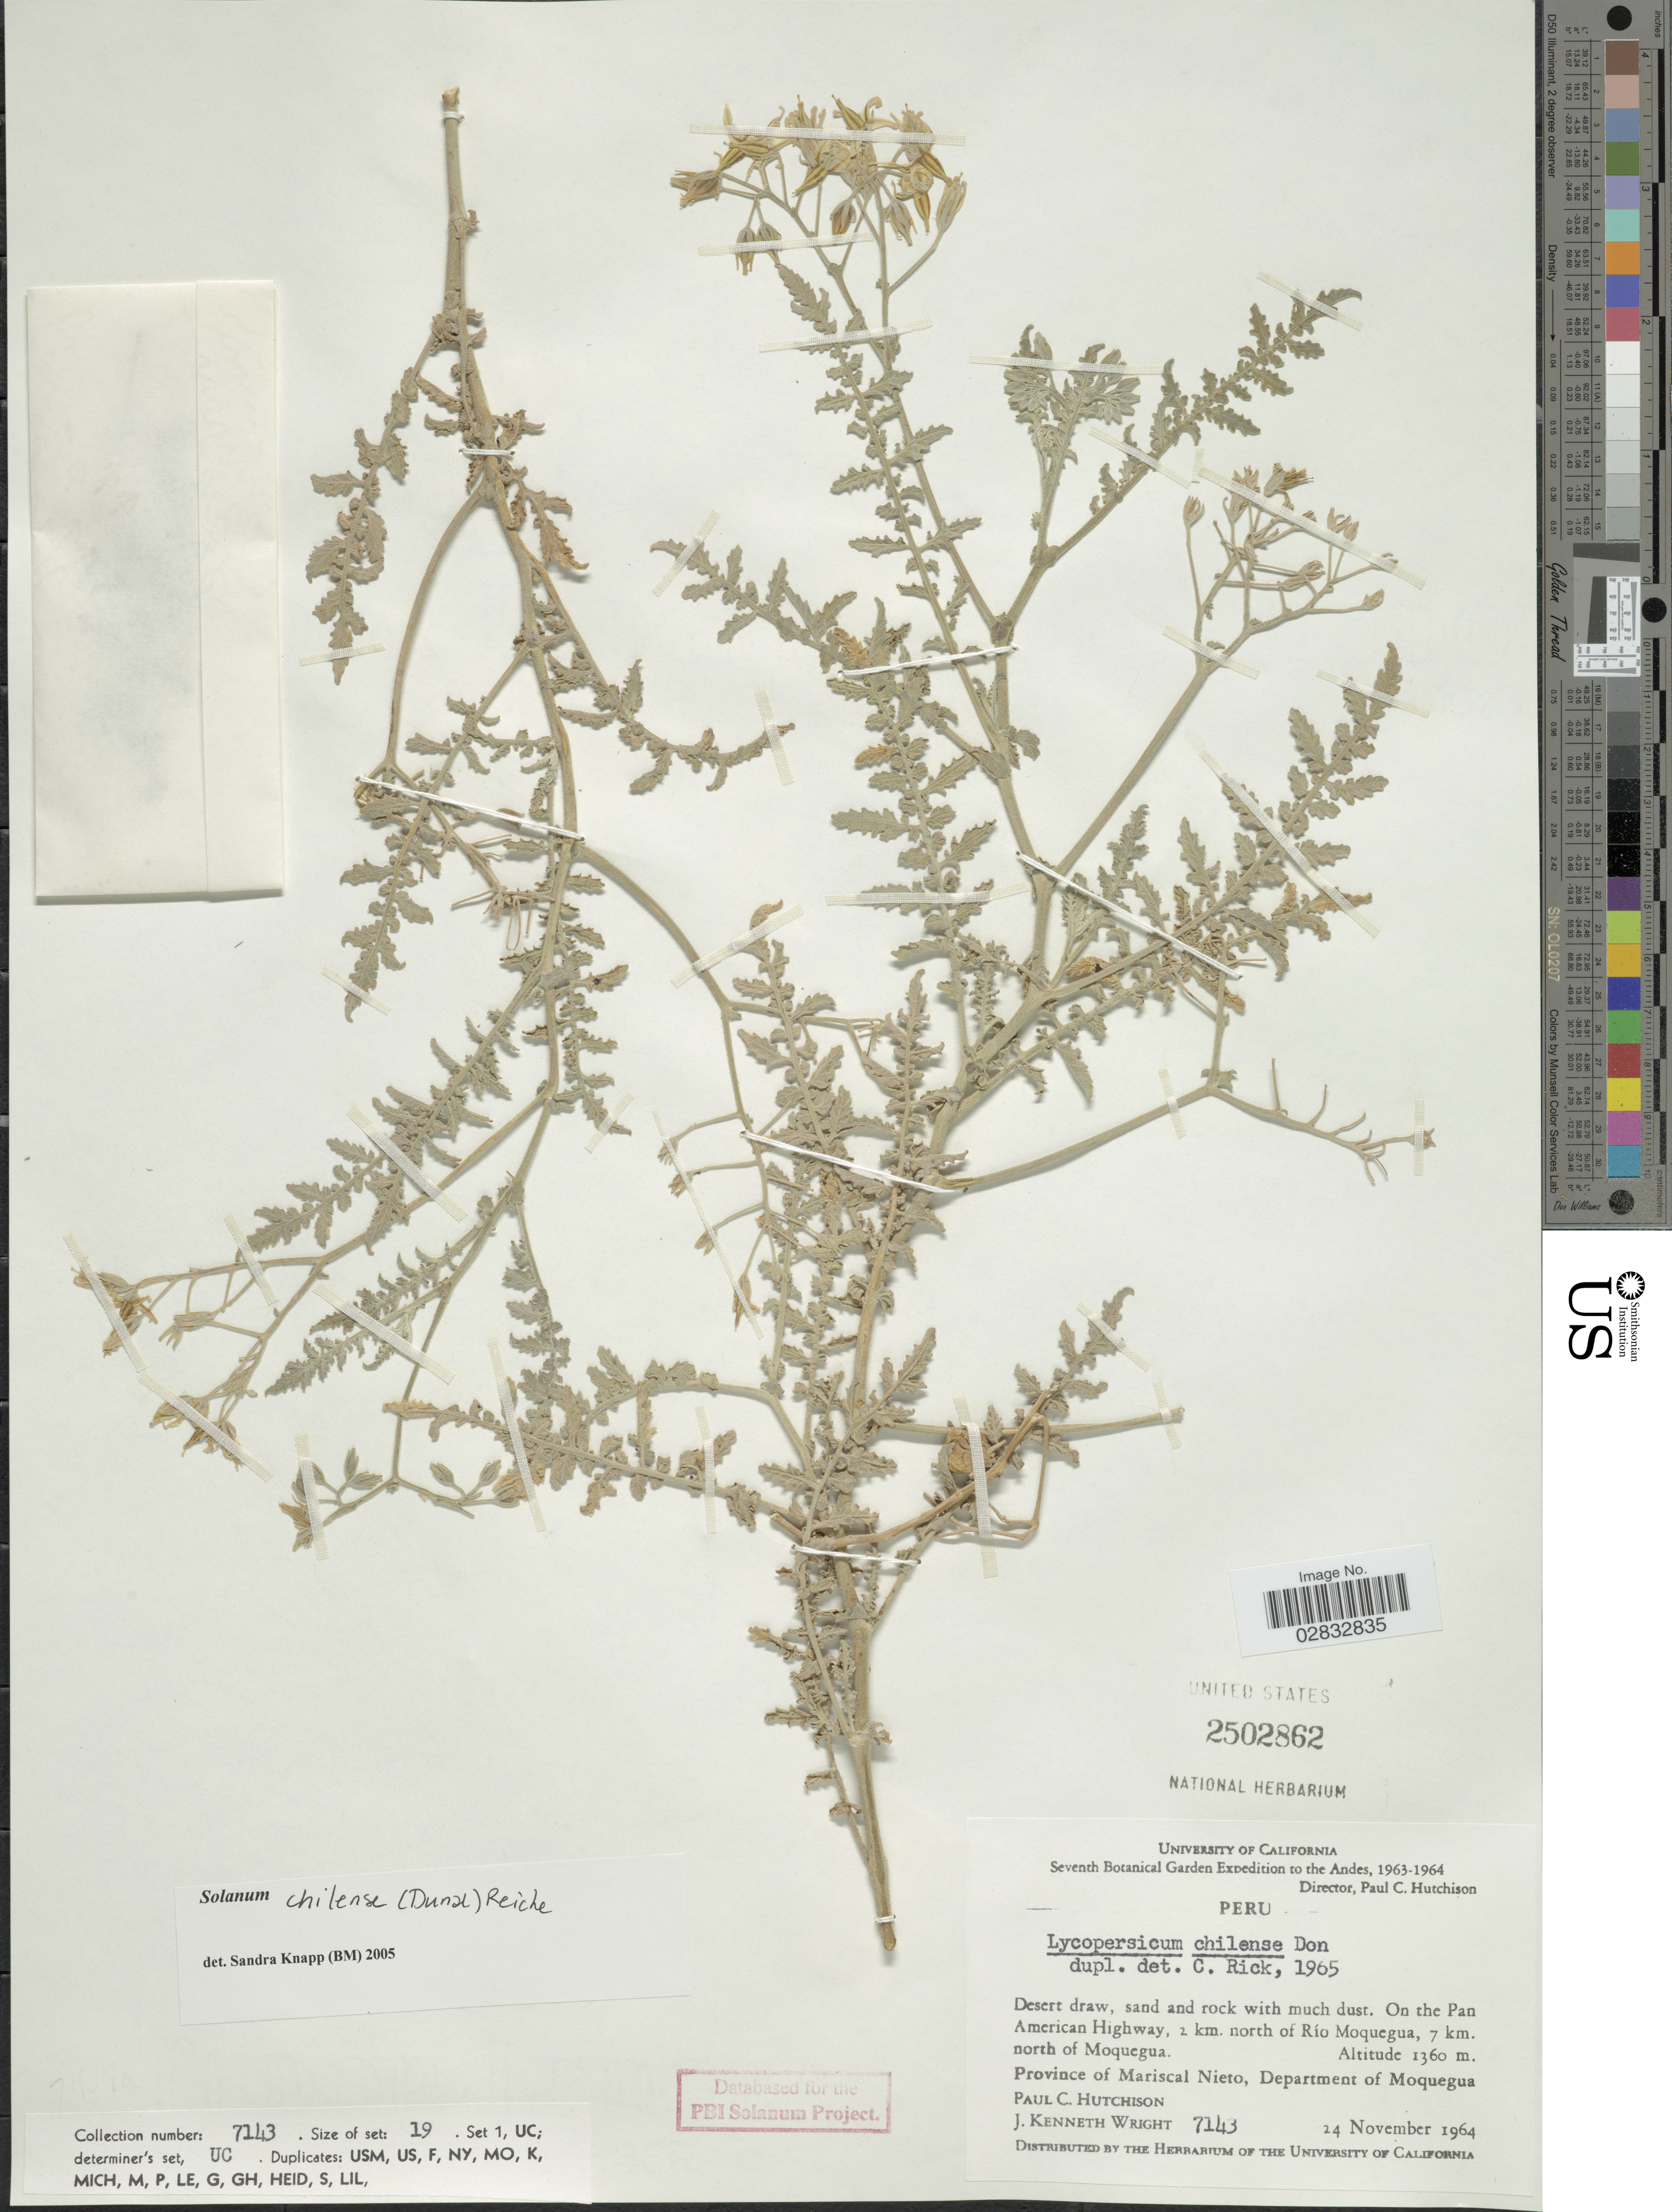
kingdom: Plantae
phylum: Tracheophyta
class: Magnoliopsida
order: Solanales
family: Solanaceae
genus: Solanum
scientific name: Solanum chilense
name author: (Dunal) Reiche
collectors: P. C. Hutchison & J. K. Wright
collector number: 7143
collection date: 1964-11-24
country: Peru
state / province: Moquegua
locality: Andes, On the Pan American Highway, 2 km. north of Río Moquegua, 7 km. north of Moquegua. Province of Mariscal Nieto, Department of Moquegua.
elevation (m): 1360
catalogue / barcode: US 2502862